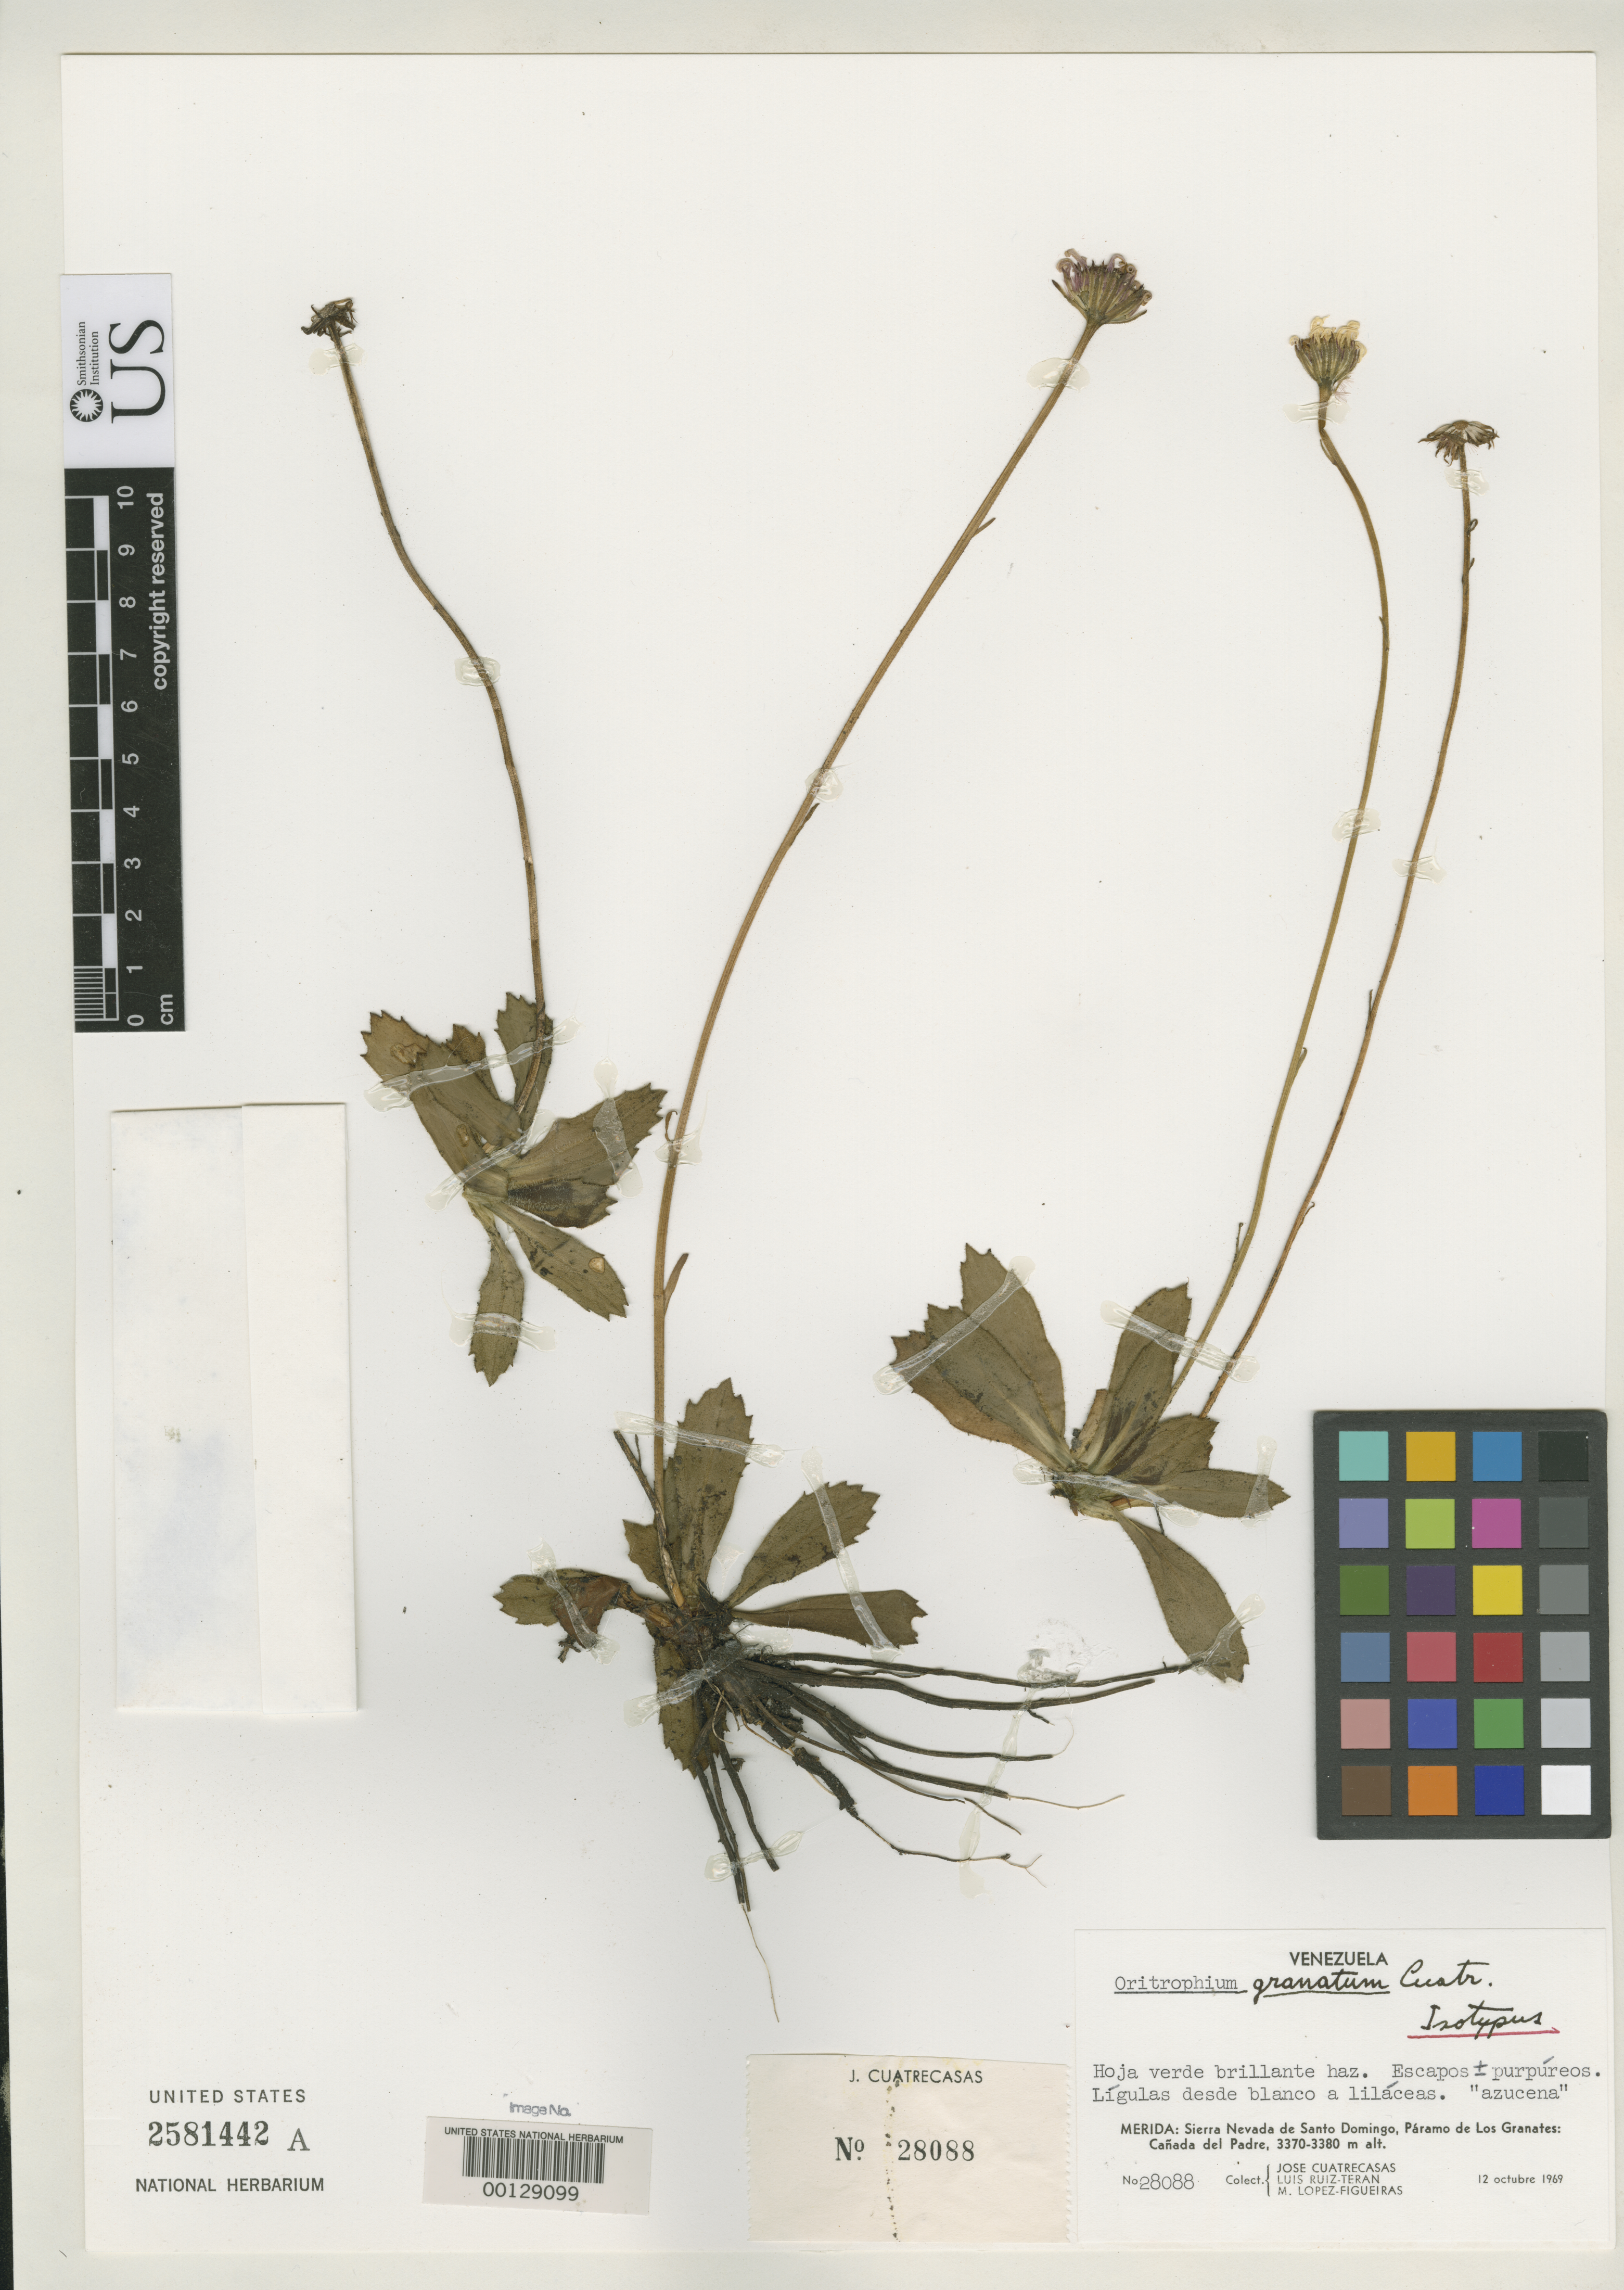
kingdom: Plantae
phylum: Tracheophyta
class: Magnoliopsida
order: Asterales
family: Asteraceae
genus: Oritrophium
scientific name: Oritrophium granatum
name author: Cuatrec.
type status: Isotype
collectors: J. Cuatrecasas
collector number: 28088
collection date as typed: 12 Oct 1969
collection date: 1969-10-12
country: Venezuela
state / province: Mérida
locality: Sierra Nevada de Santo Domingo, Páramo de Los Granates, Canada del Padre.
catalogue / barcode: US 2581442A